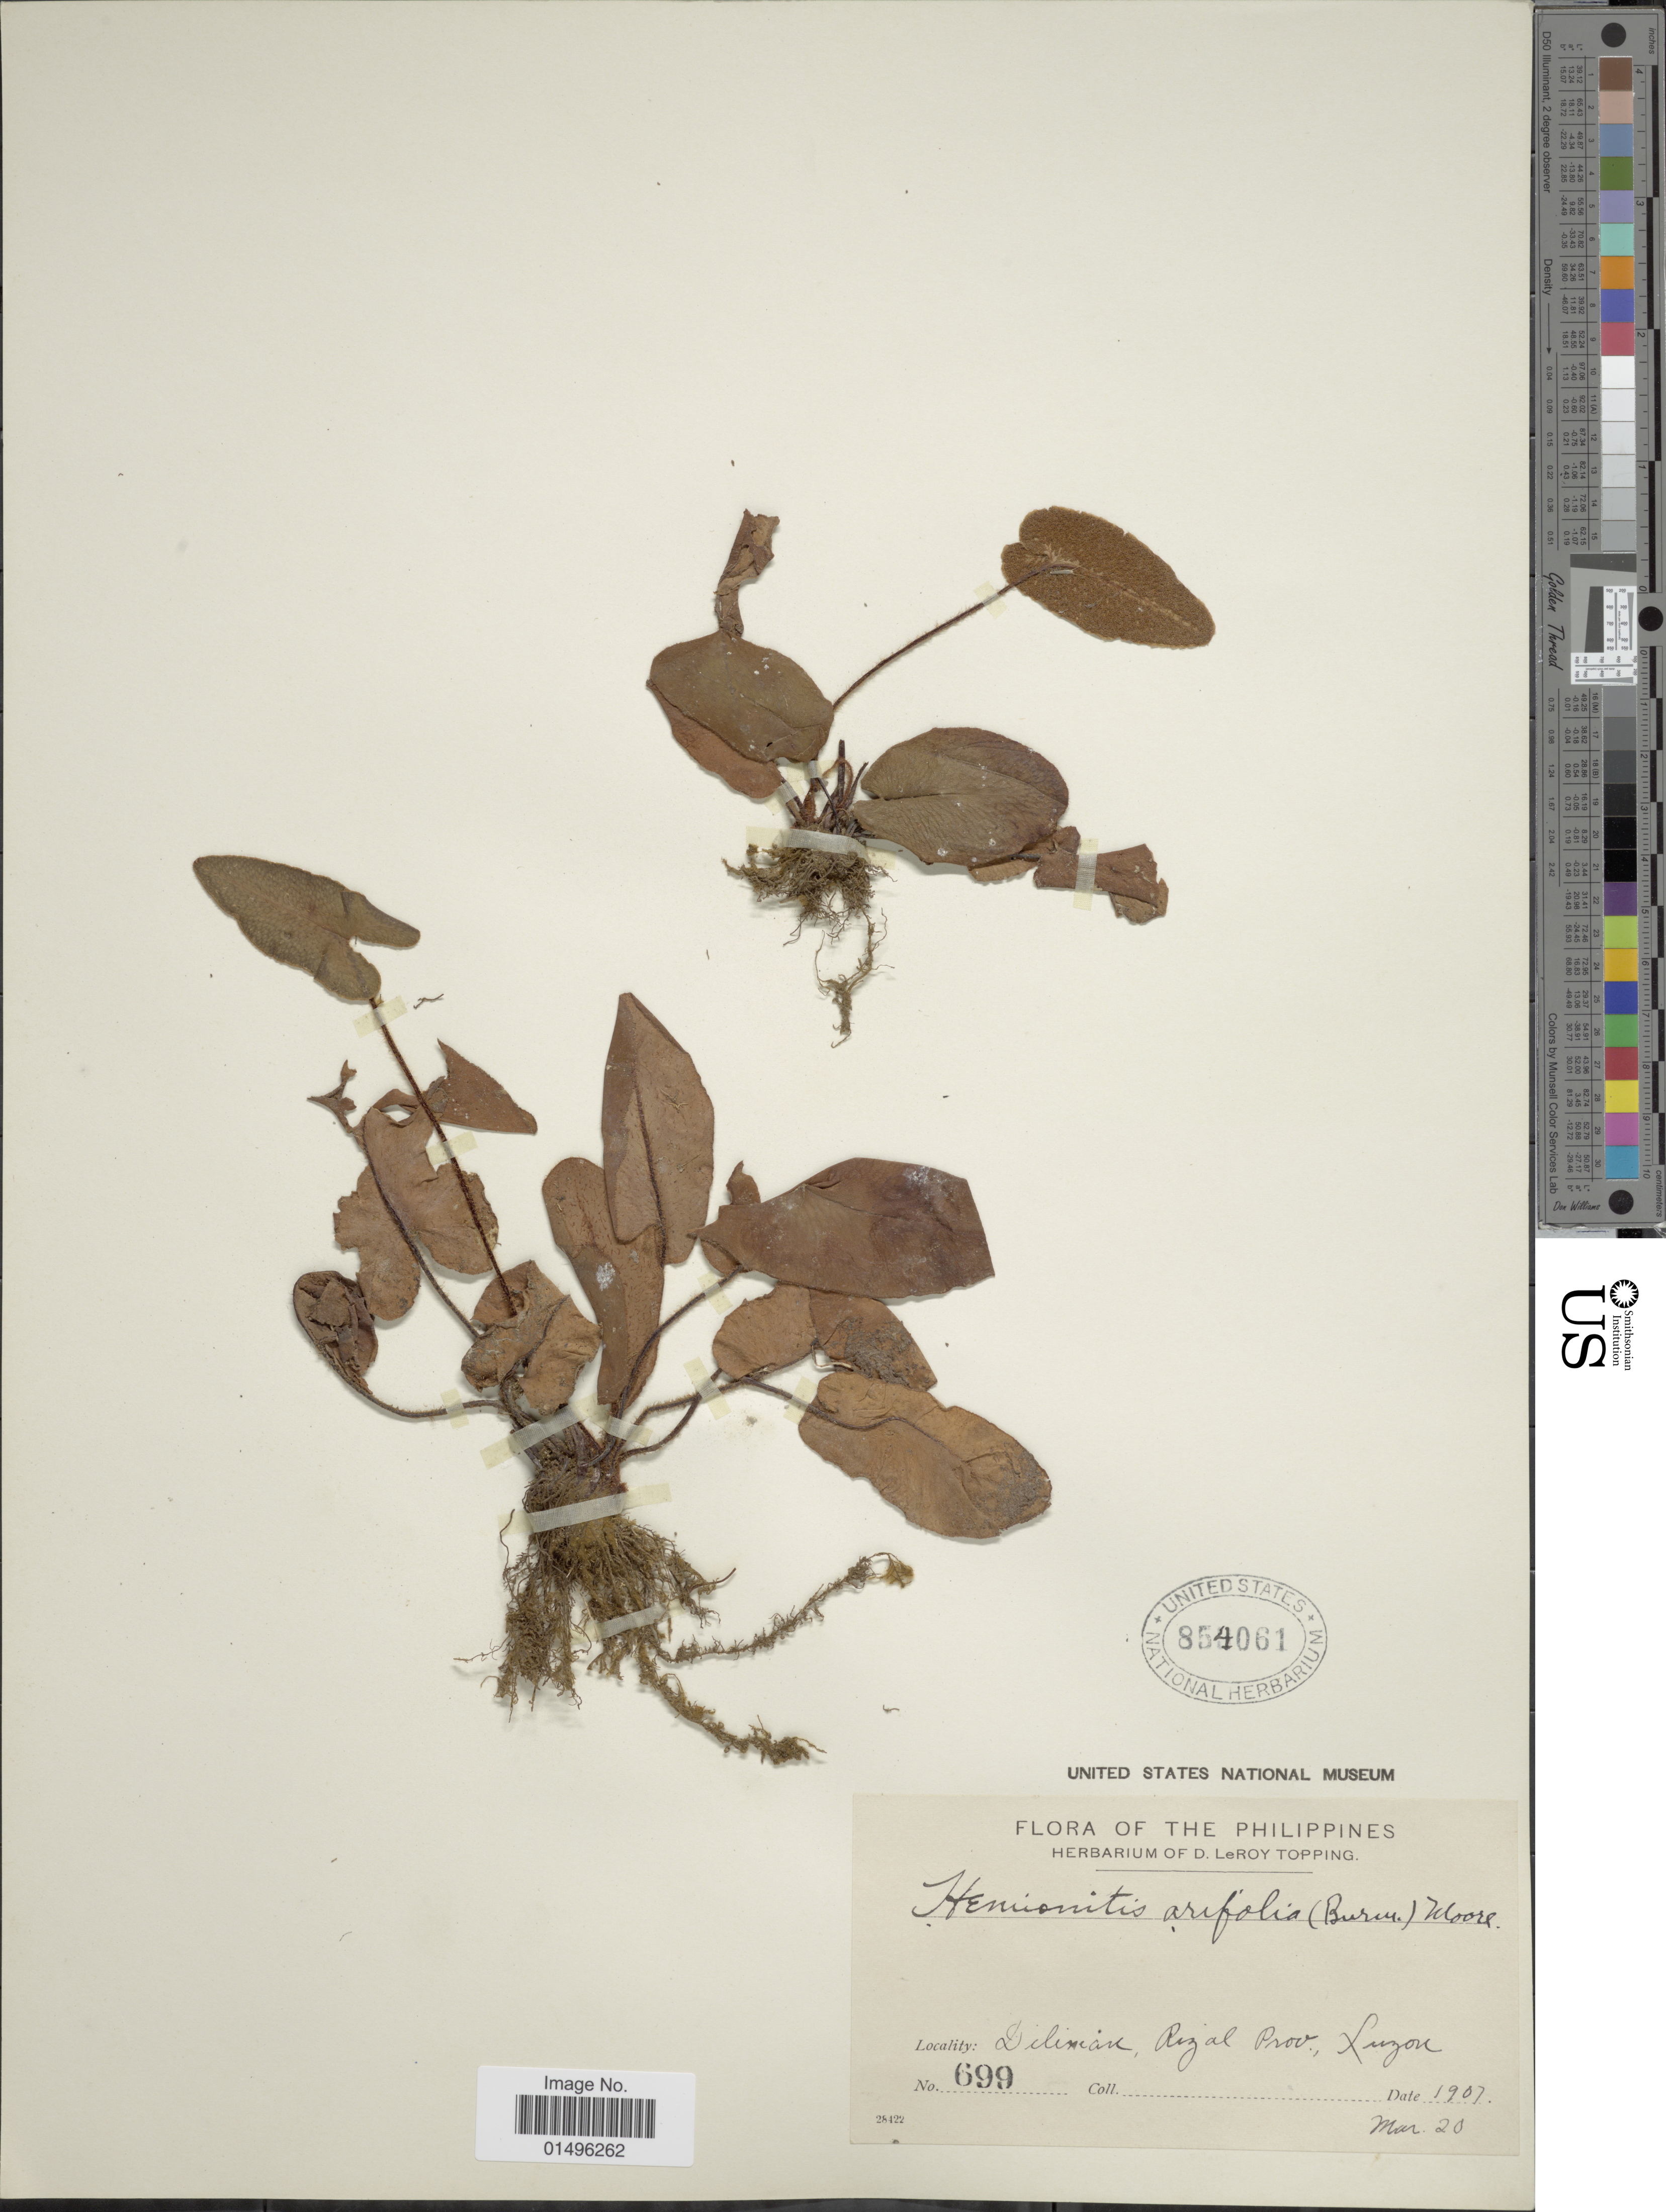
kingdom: Plantae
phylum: Tracheophyta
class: Polypodiopsida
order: Polypodiales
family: Pteridaceae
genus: Parahemionitis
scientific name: Parahemionitis cordata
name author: (Roxb. ex Hook. & Grev.) Fraser-Jenk.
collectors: D. L. Topping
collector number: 699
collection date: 1907-03-20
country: Philippines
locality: Phillippines, Diliman, Rizal Prov. Luzon.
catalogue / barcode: US 854061